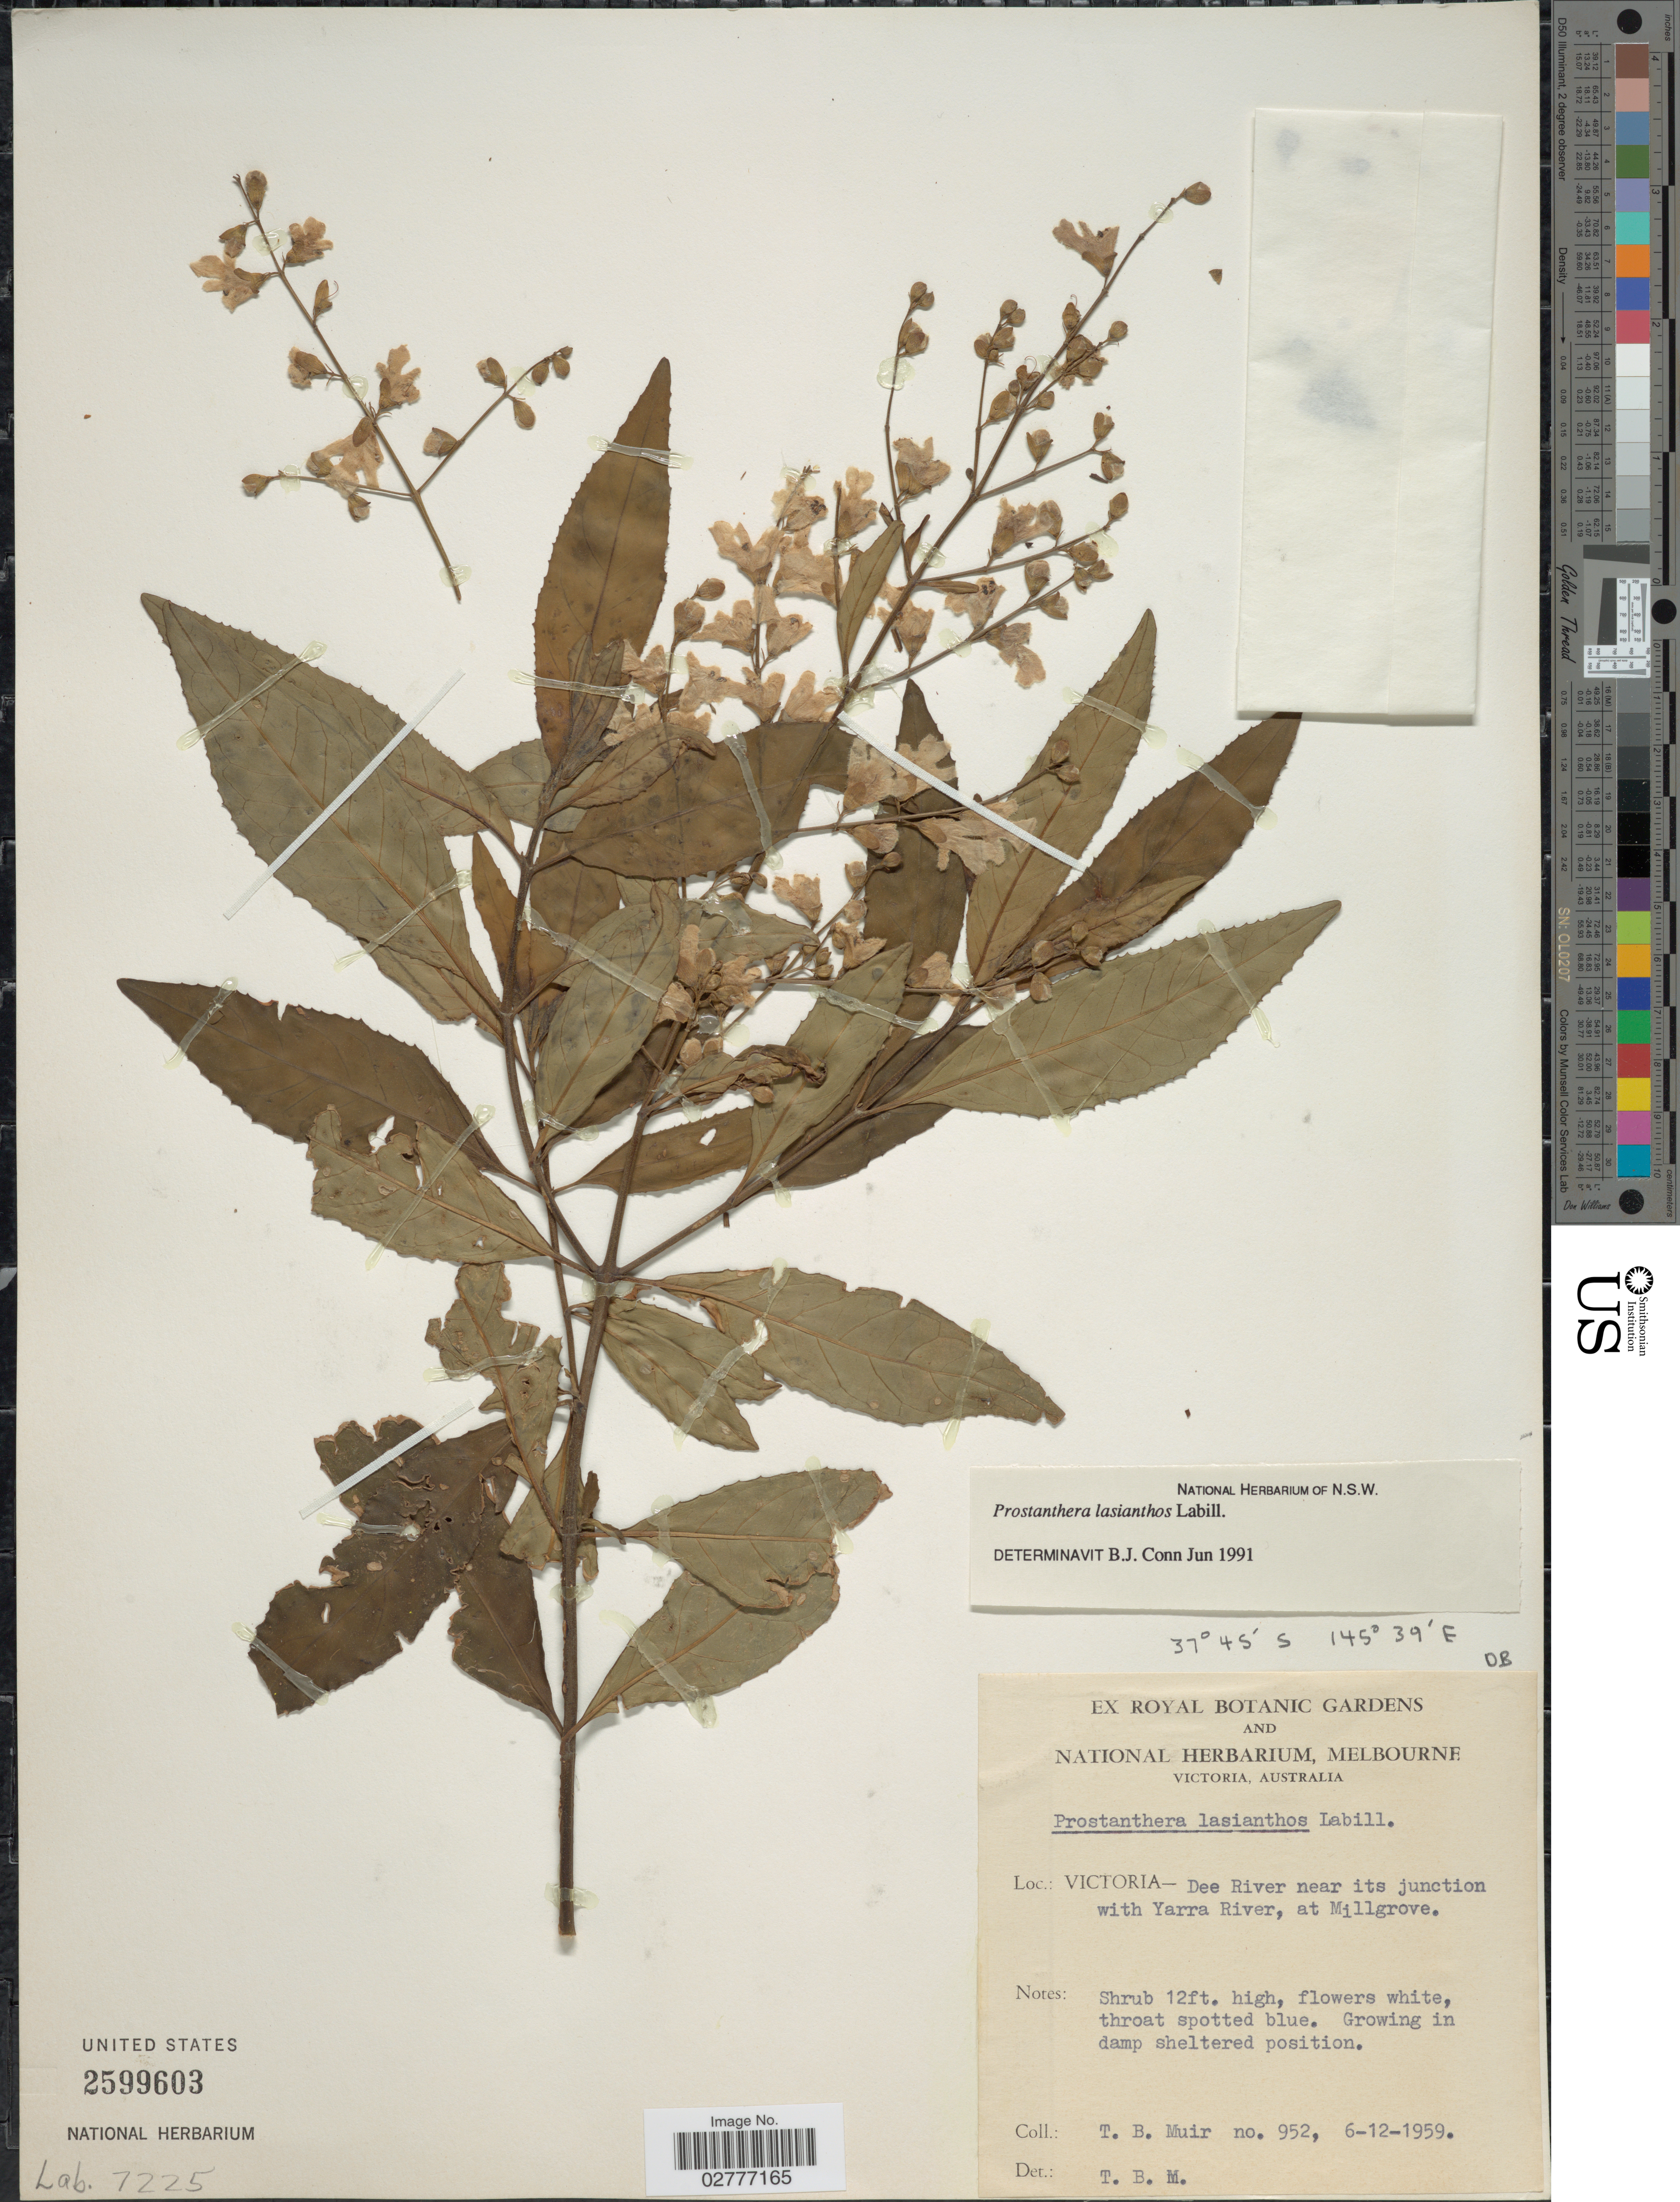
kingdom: Plantae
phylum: Tracheophyta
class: Magnoliopsida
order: Lamiales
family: Lamiaceae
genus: Prostanthera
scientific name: Prostanthera lasianthos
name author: Labill.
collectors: T. Muir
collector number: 952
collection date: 1959-12-06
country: Australia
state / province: Victoria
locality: Victoria - Dee River near its junction with Yarra River, at Millgrove.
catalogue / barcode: US 2599603